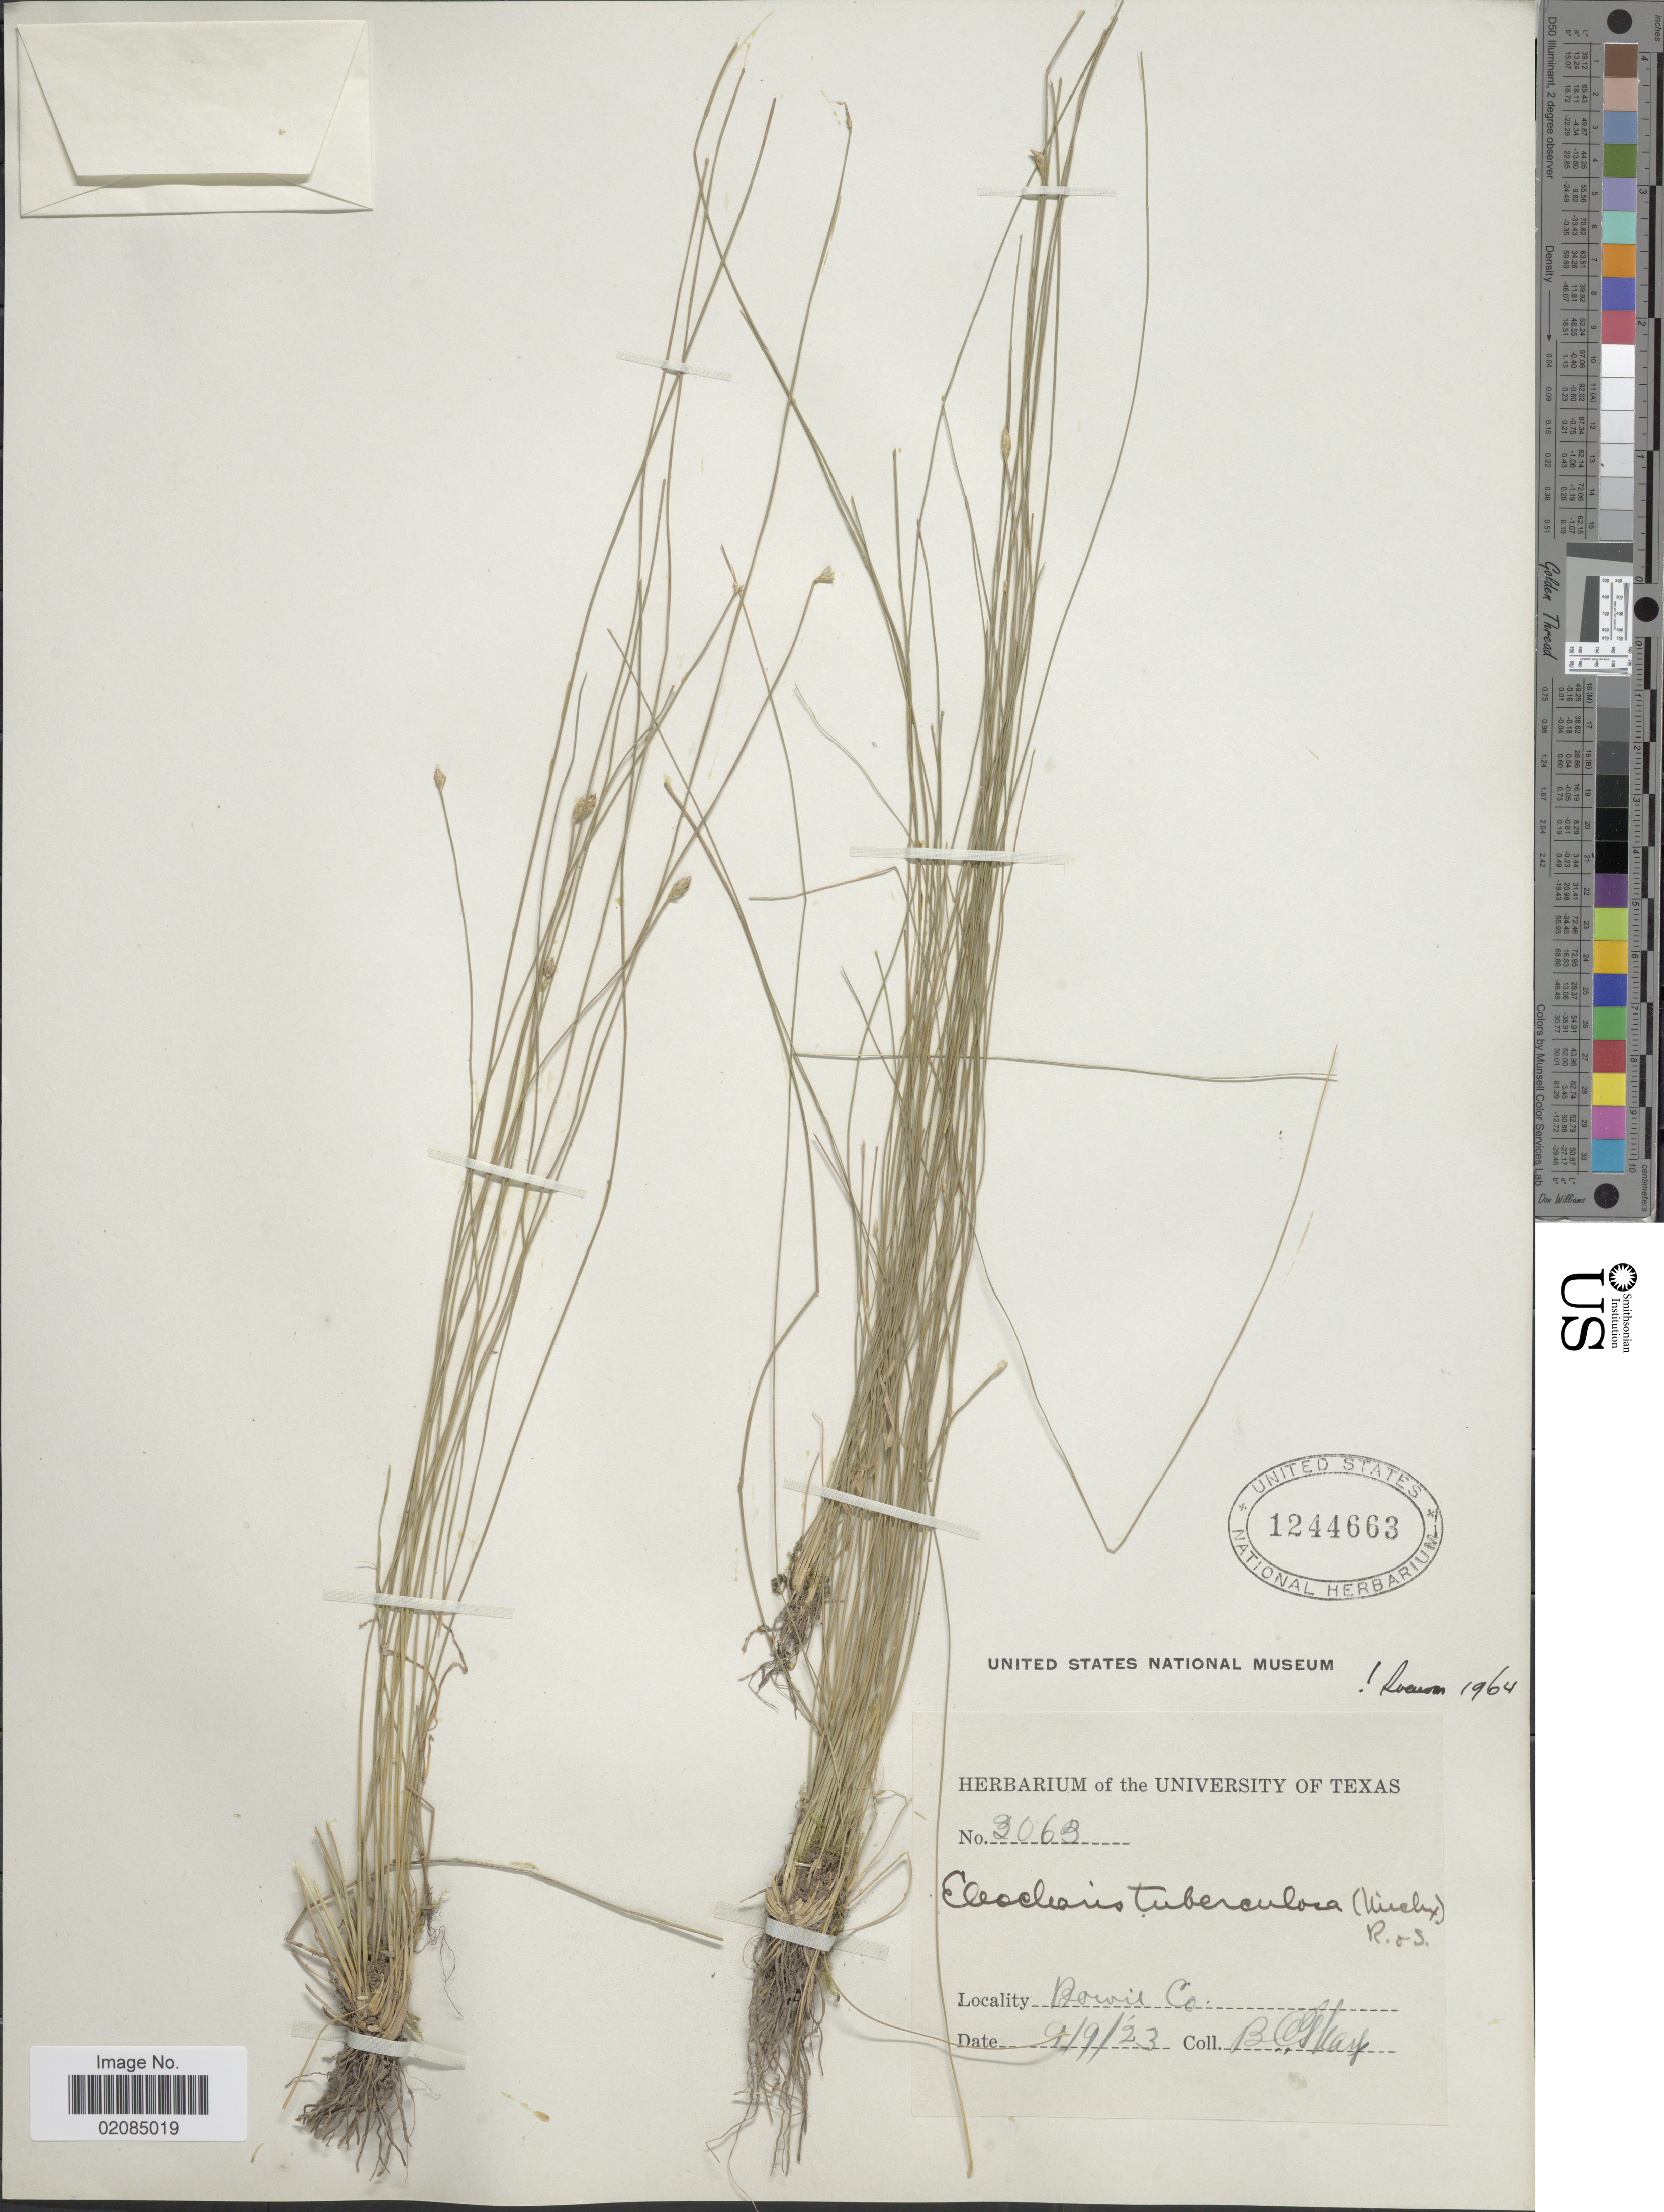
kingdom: Plantae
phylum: Tracheophyta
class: Liliopsida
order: Poales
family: Cyperaceae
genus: Eleocharis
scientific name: Eleocharis tuberculosa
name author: (Michx.) Roem. & Schult.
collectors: B. C. Tharp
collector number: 3036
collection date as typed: Transcribed d/m/y: 9/9/23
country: United States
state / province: Texas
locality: Bowie Co.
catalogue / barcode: US 1244663